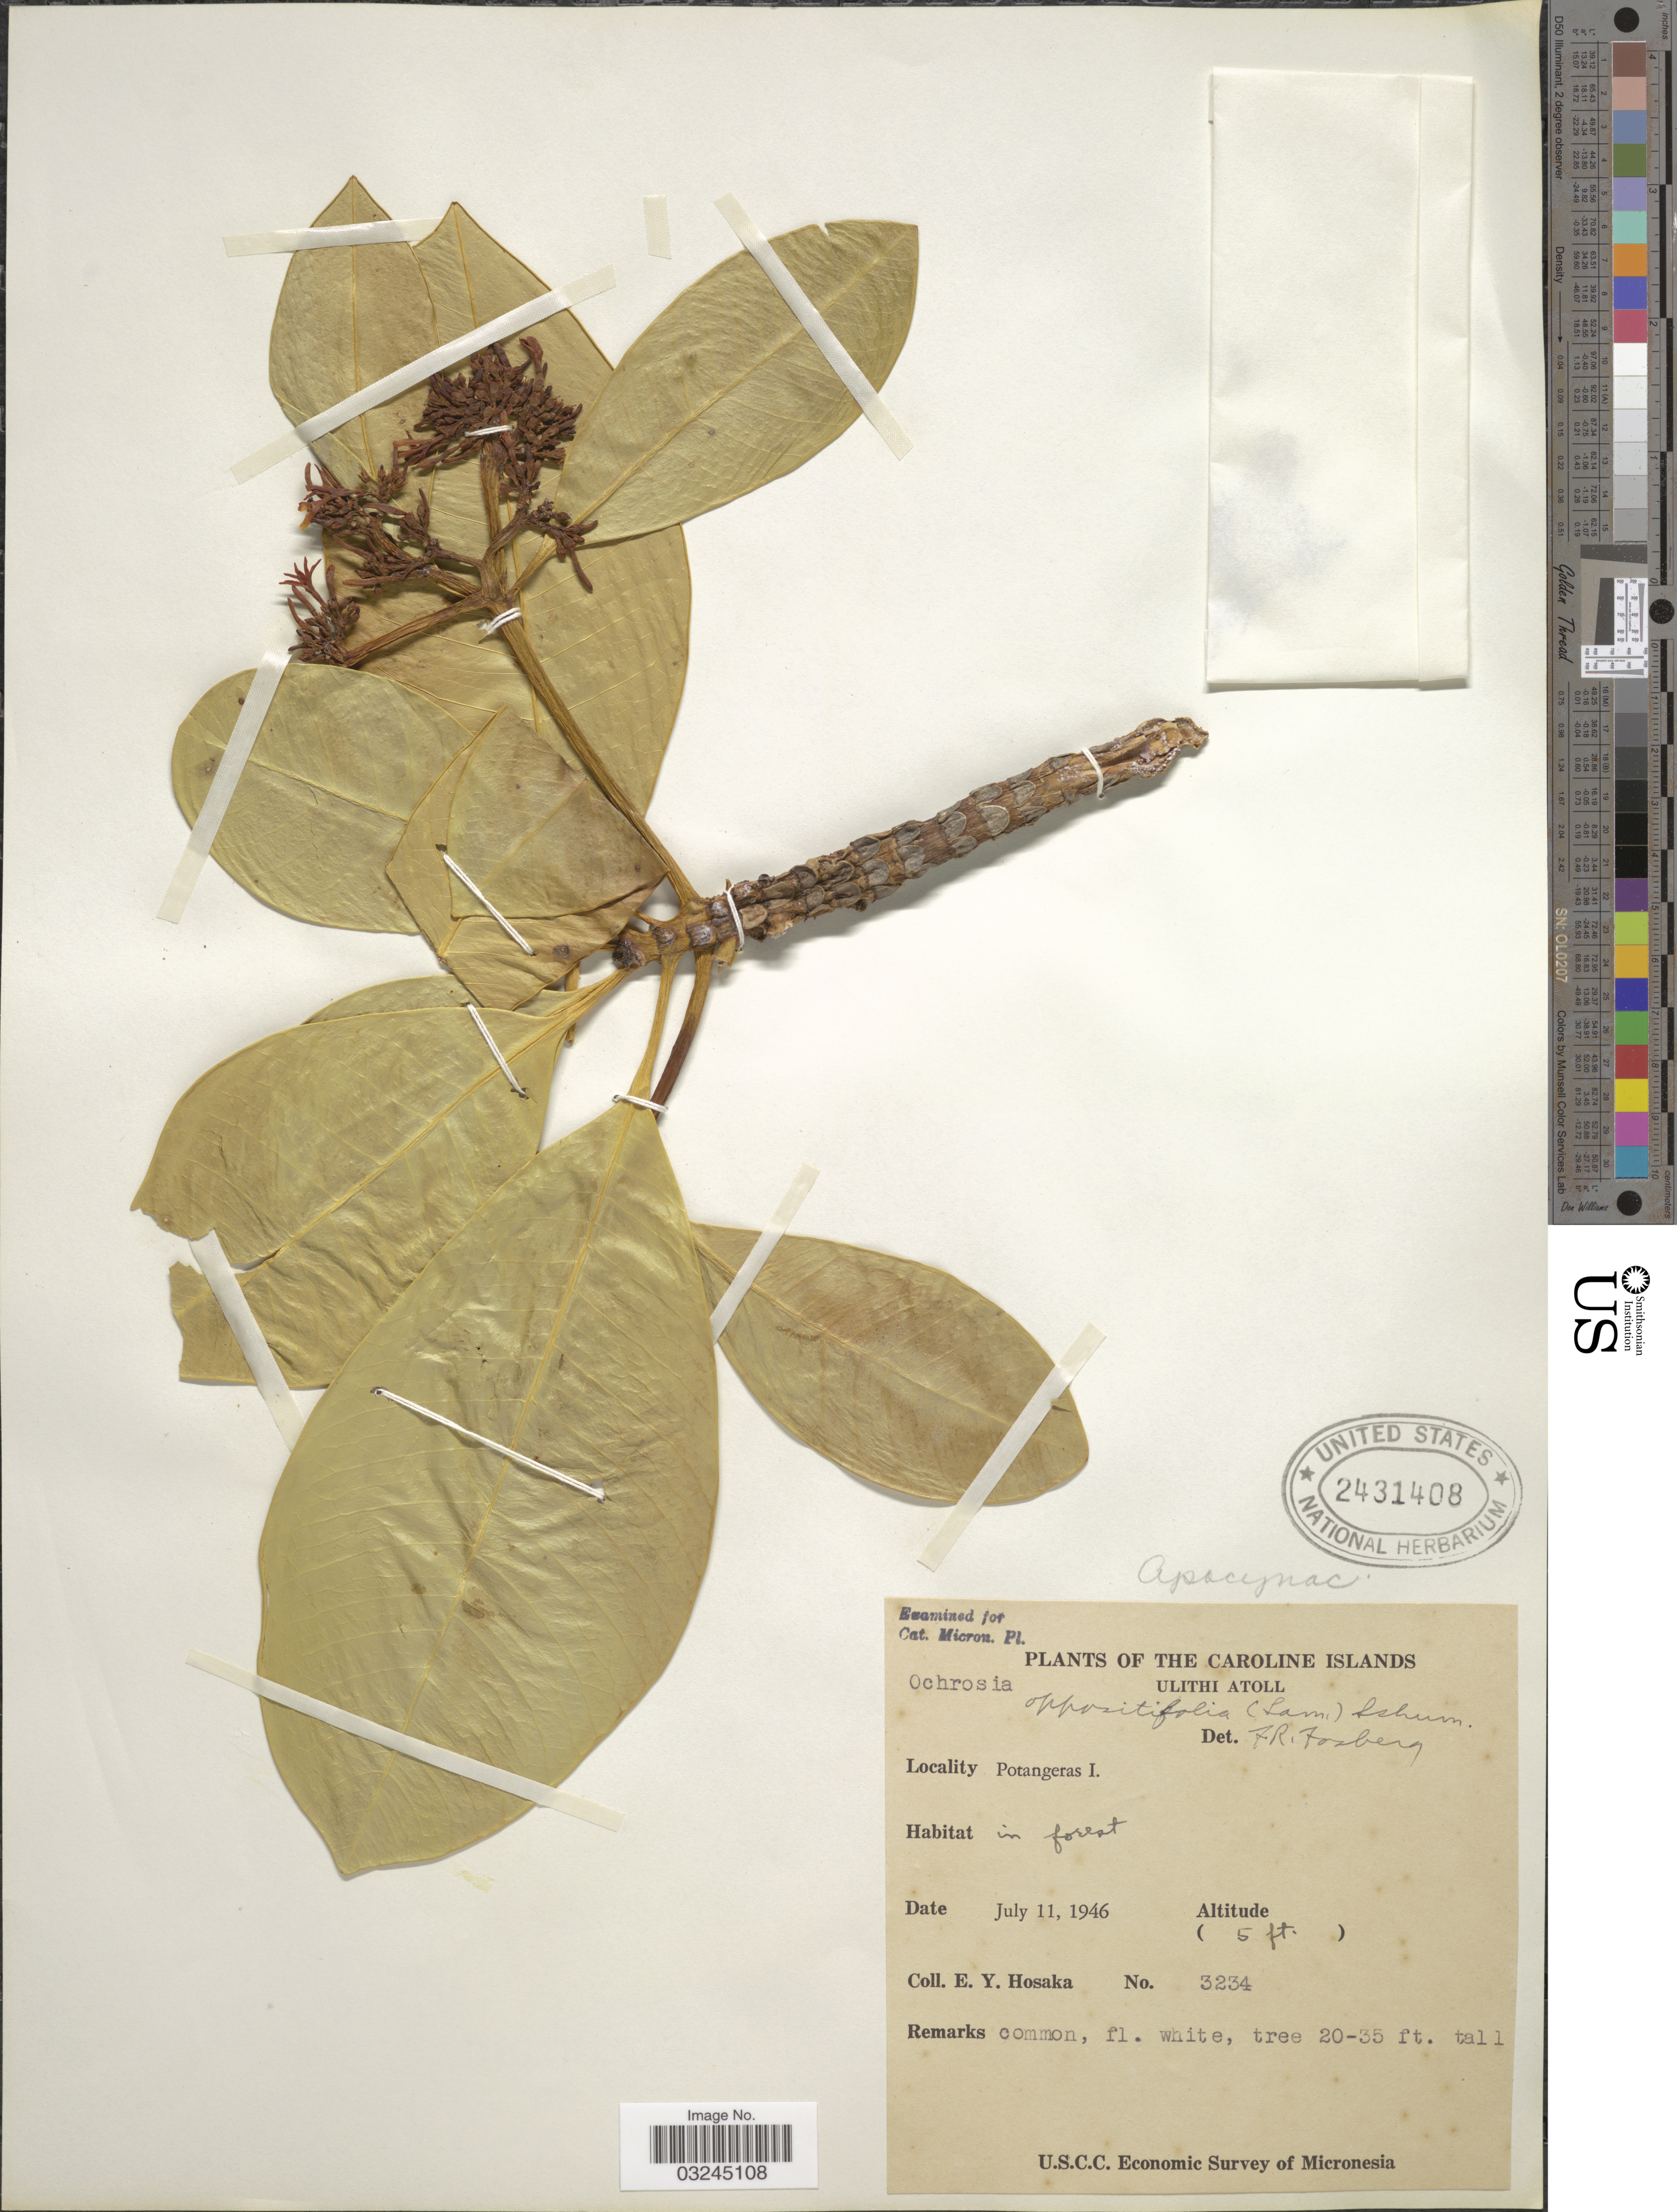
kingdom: Plantae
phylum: Tracheophyta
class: Magnoliopsida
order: Gentianales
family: Apocynaceae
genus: Ochrosia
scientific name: Ochrosia oppositifolia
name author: (Lam.) K. Schum.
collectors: E. Y. Hosaka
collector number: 3234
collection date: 1946-07-11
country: Micronesia, Federated States of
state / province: Yap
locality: The Caroline Islands. Ulithi Atoll. Potangeras I.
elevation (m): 2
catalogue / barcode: US 2431408